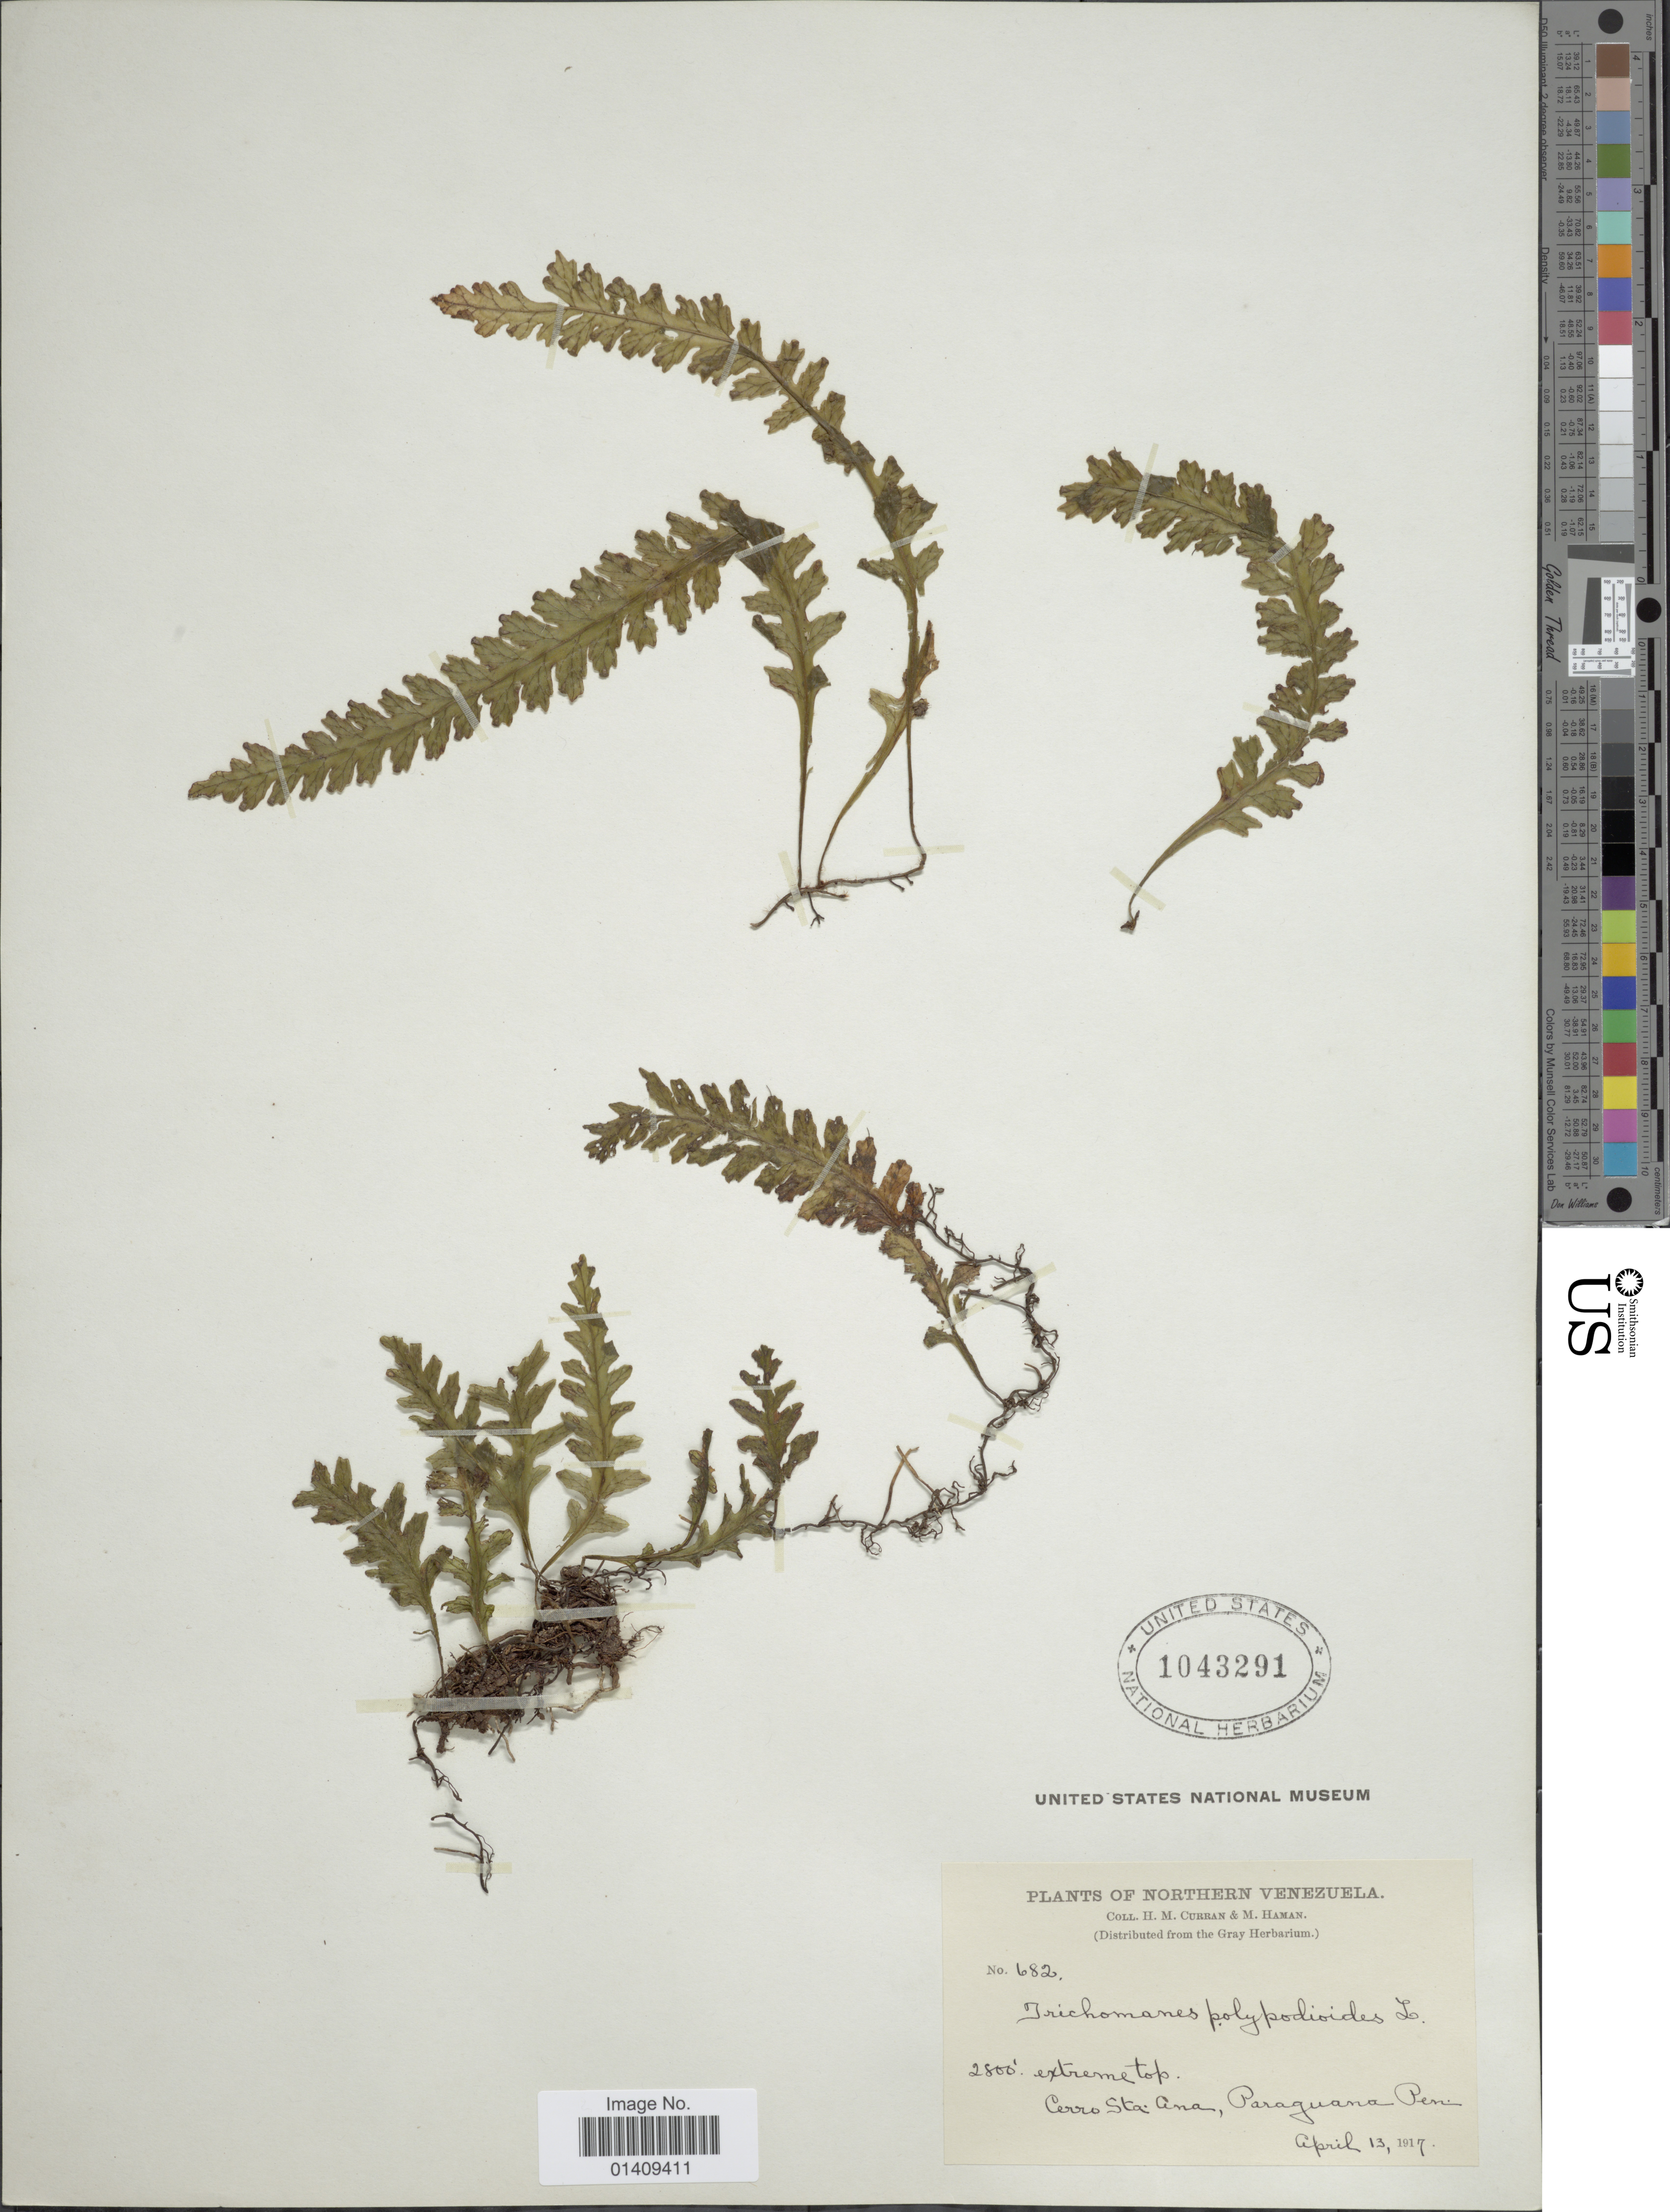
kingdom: Plantae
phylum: Tracheophyta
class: Polypodiopsida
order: Hymenophyllales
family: Hymenophyllaceae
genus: Trichomanes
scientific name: Trichomanes polypodioides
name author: L.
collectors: H. M. Curran & M. Haman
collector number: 682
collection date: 1917-04-13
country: Venezuela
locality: Northern Venezuela Cerro Sta. Ana Paraguana Pen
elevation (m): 853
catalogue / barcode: US 1043291